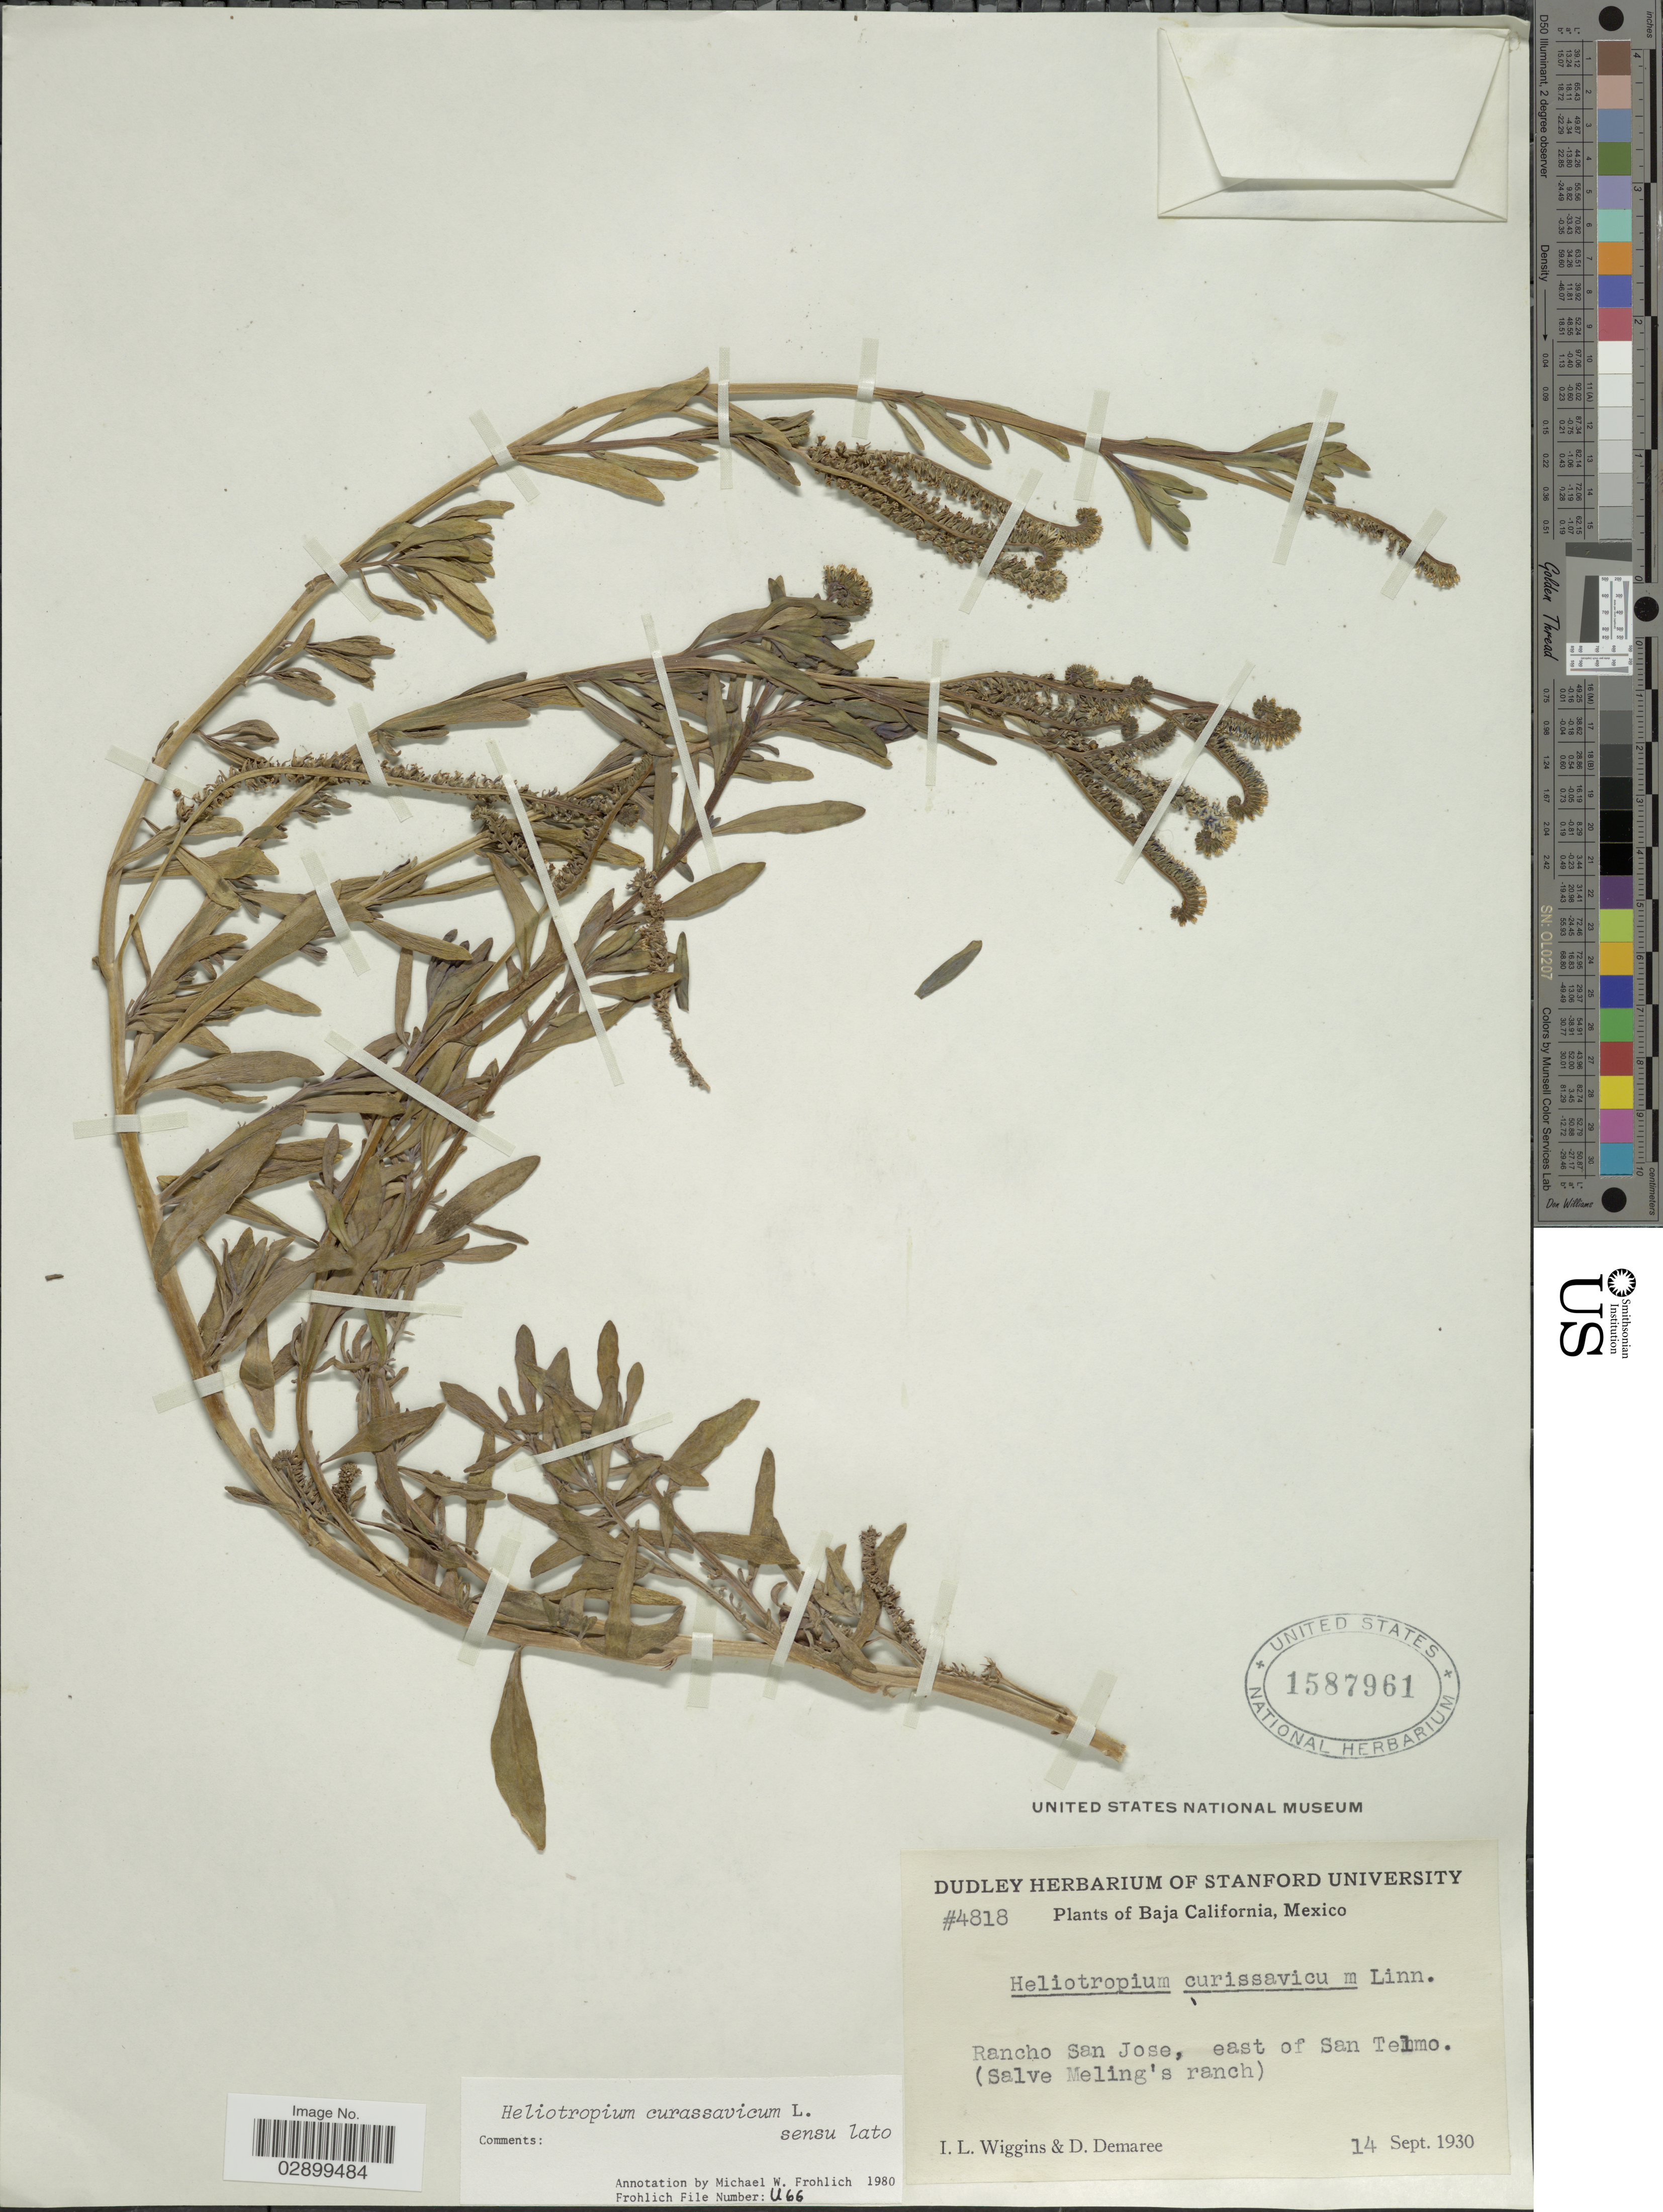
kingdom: Plantae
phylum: Tracheophyta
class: Magnoliopsida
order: Boraginales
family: Heliotropiaceae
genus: Heliotropium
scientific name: Heliotropium curassavicum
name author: L.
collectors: I. L. Wiggins & D. Demaree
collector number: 4818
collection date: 1930-09-14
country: Mexico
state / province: Baja California Norte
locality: Rancho San Jose, east of San Telmo. (Salve Meling's ranch).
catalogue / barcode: US 1587961